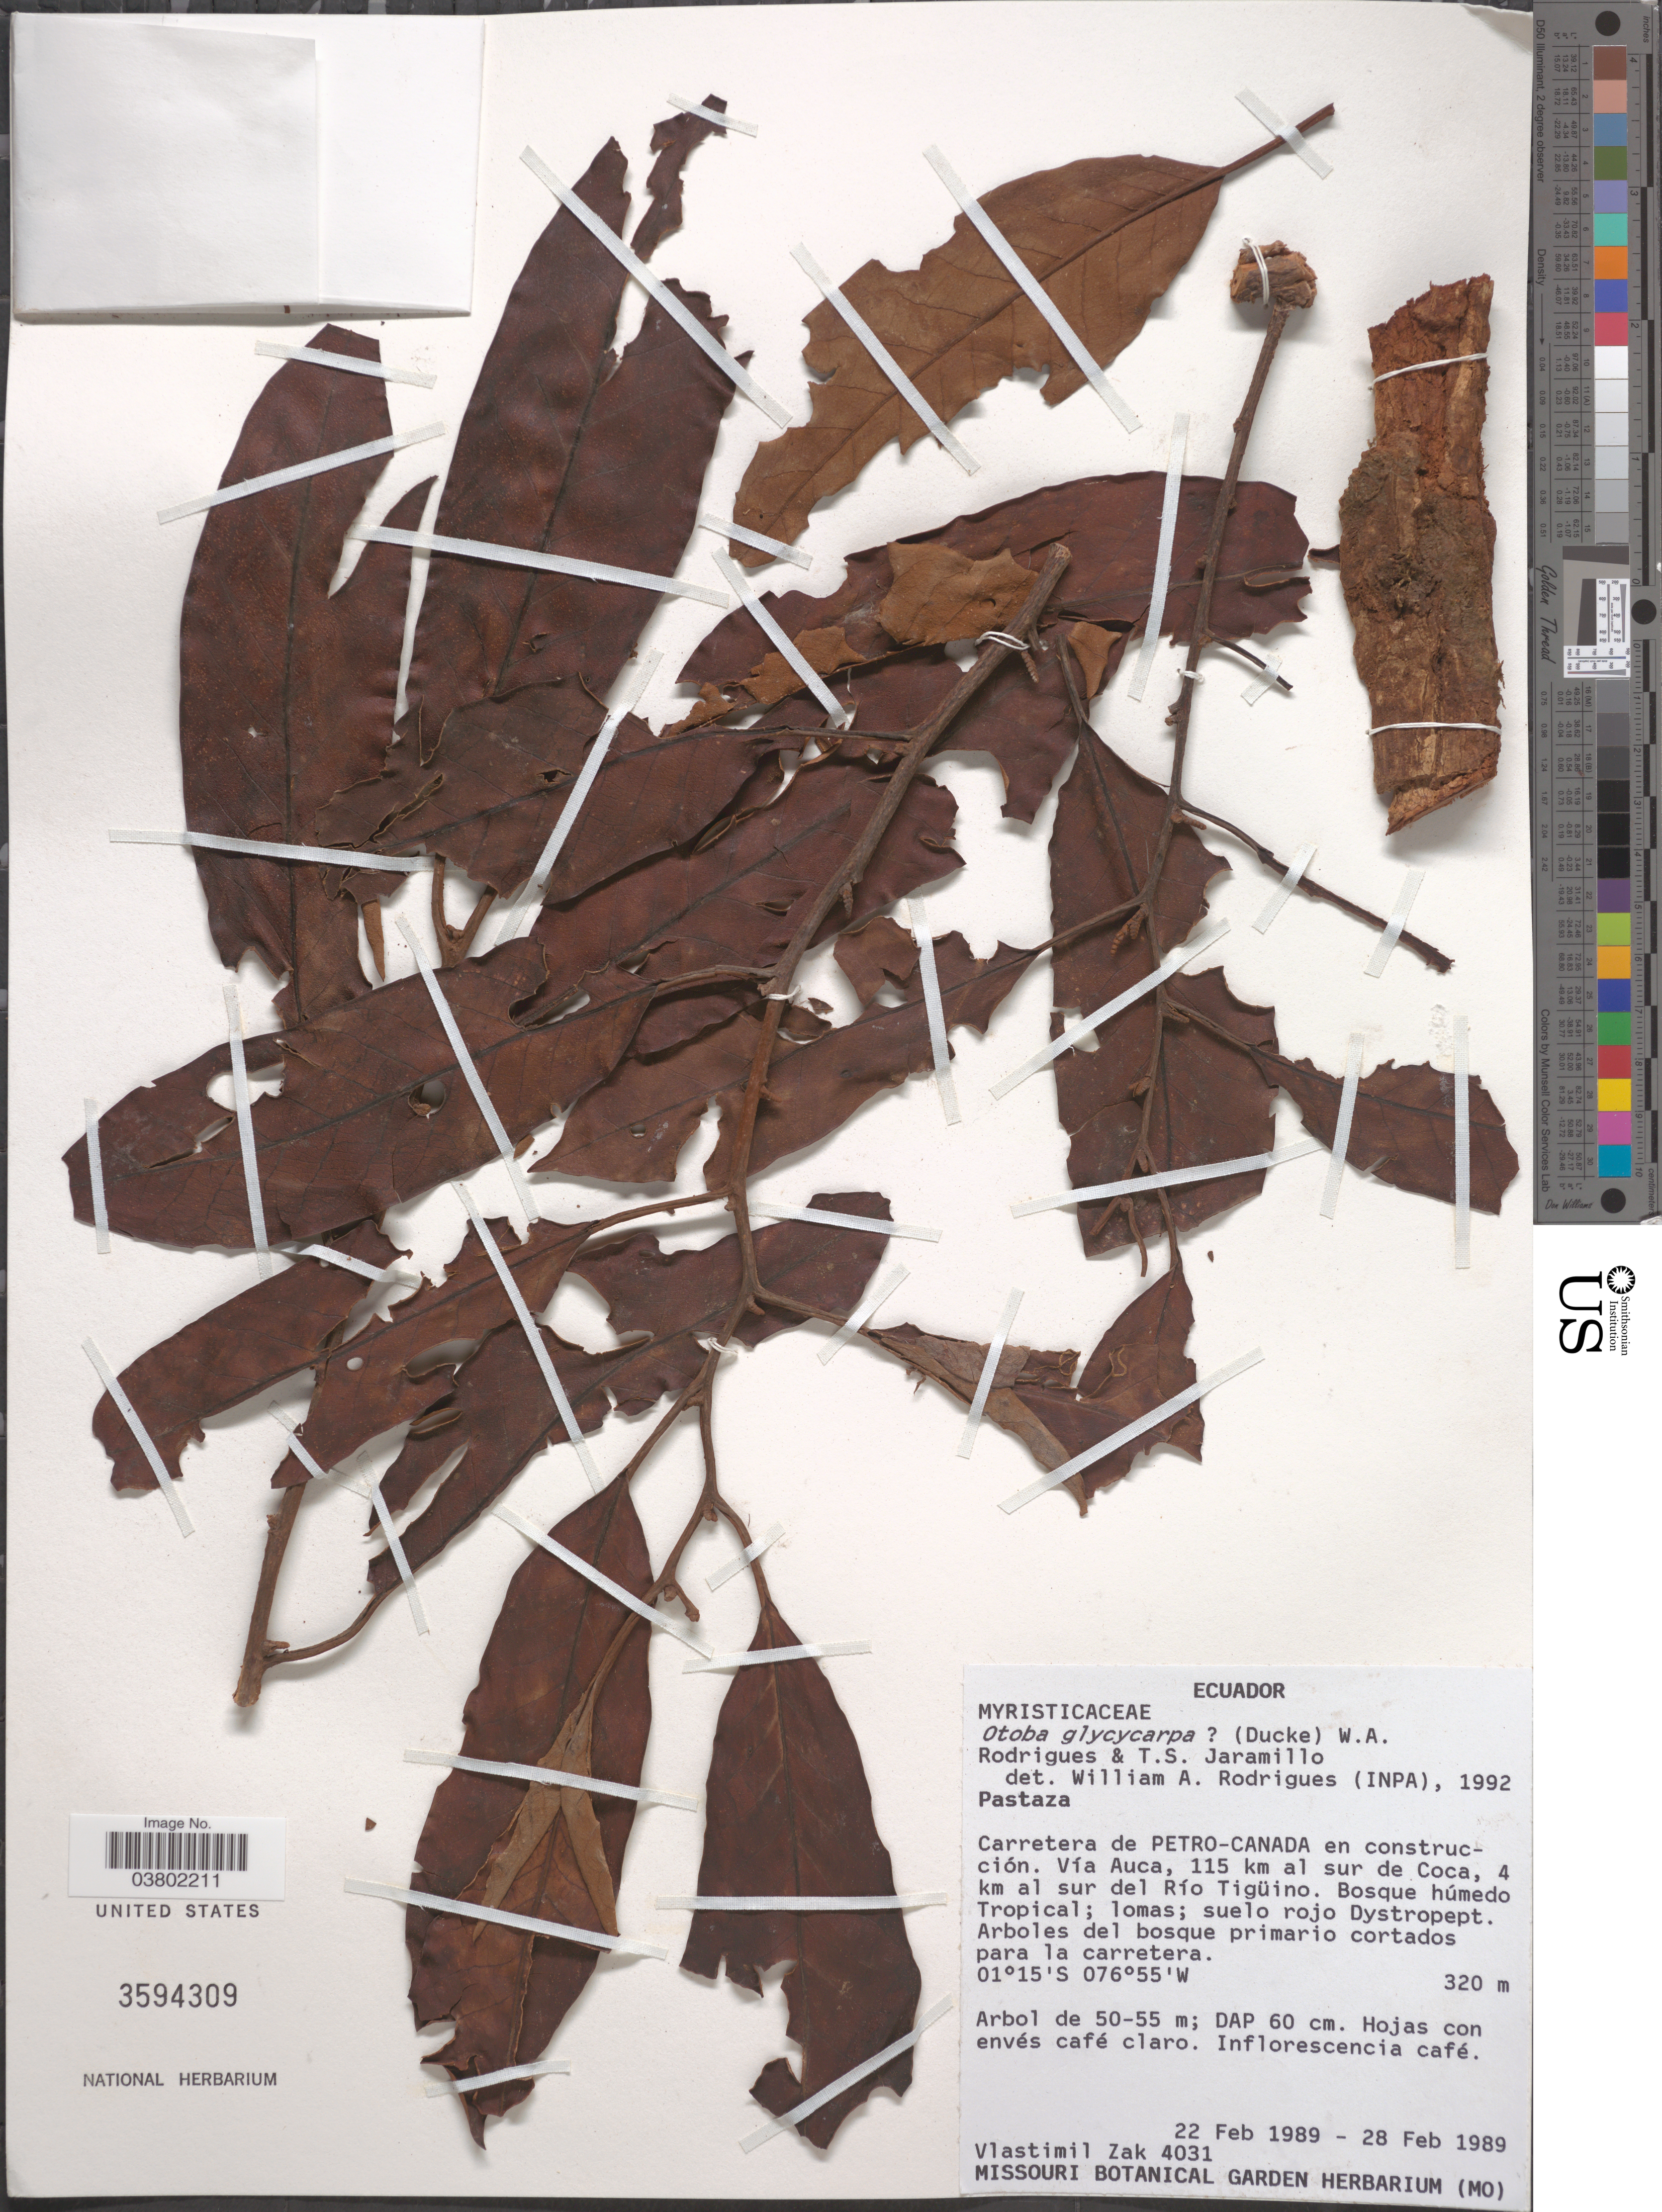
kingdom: Plantae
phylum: Tracheophyta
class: Magnoliopsida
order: Magnoliales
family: Myristicaceae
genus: Otoba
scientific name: Otoba glycycarpa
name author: (Ducke) W.A. Rodrigues & T.S. Jaram.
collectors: V. Zak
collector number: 4031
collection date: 1989-02-22/1989-02-28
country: Ecuador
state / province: Pastaza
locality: Carretera de Petro-Canada en construcción. Vía Auca, 115 km al sur de Coca, 4 km al sur del Río Tigüino.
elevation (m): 320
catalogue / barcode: US 3594309